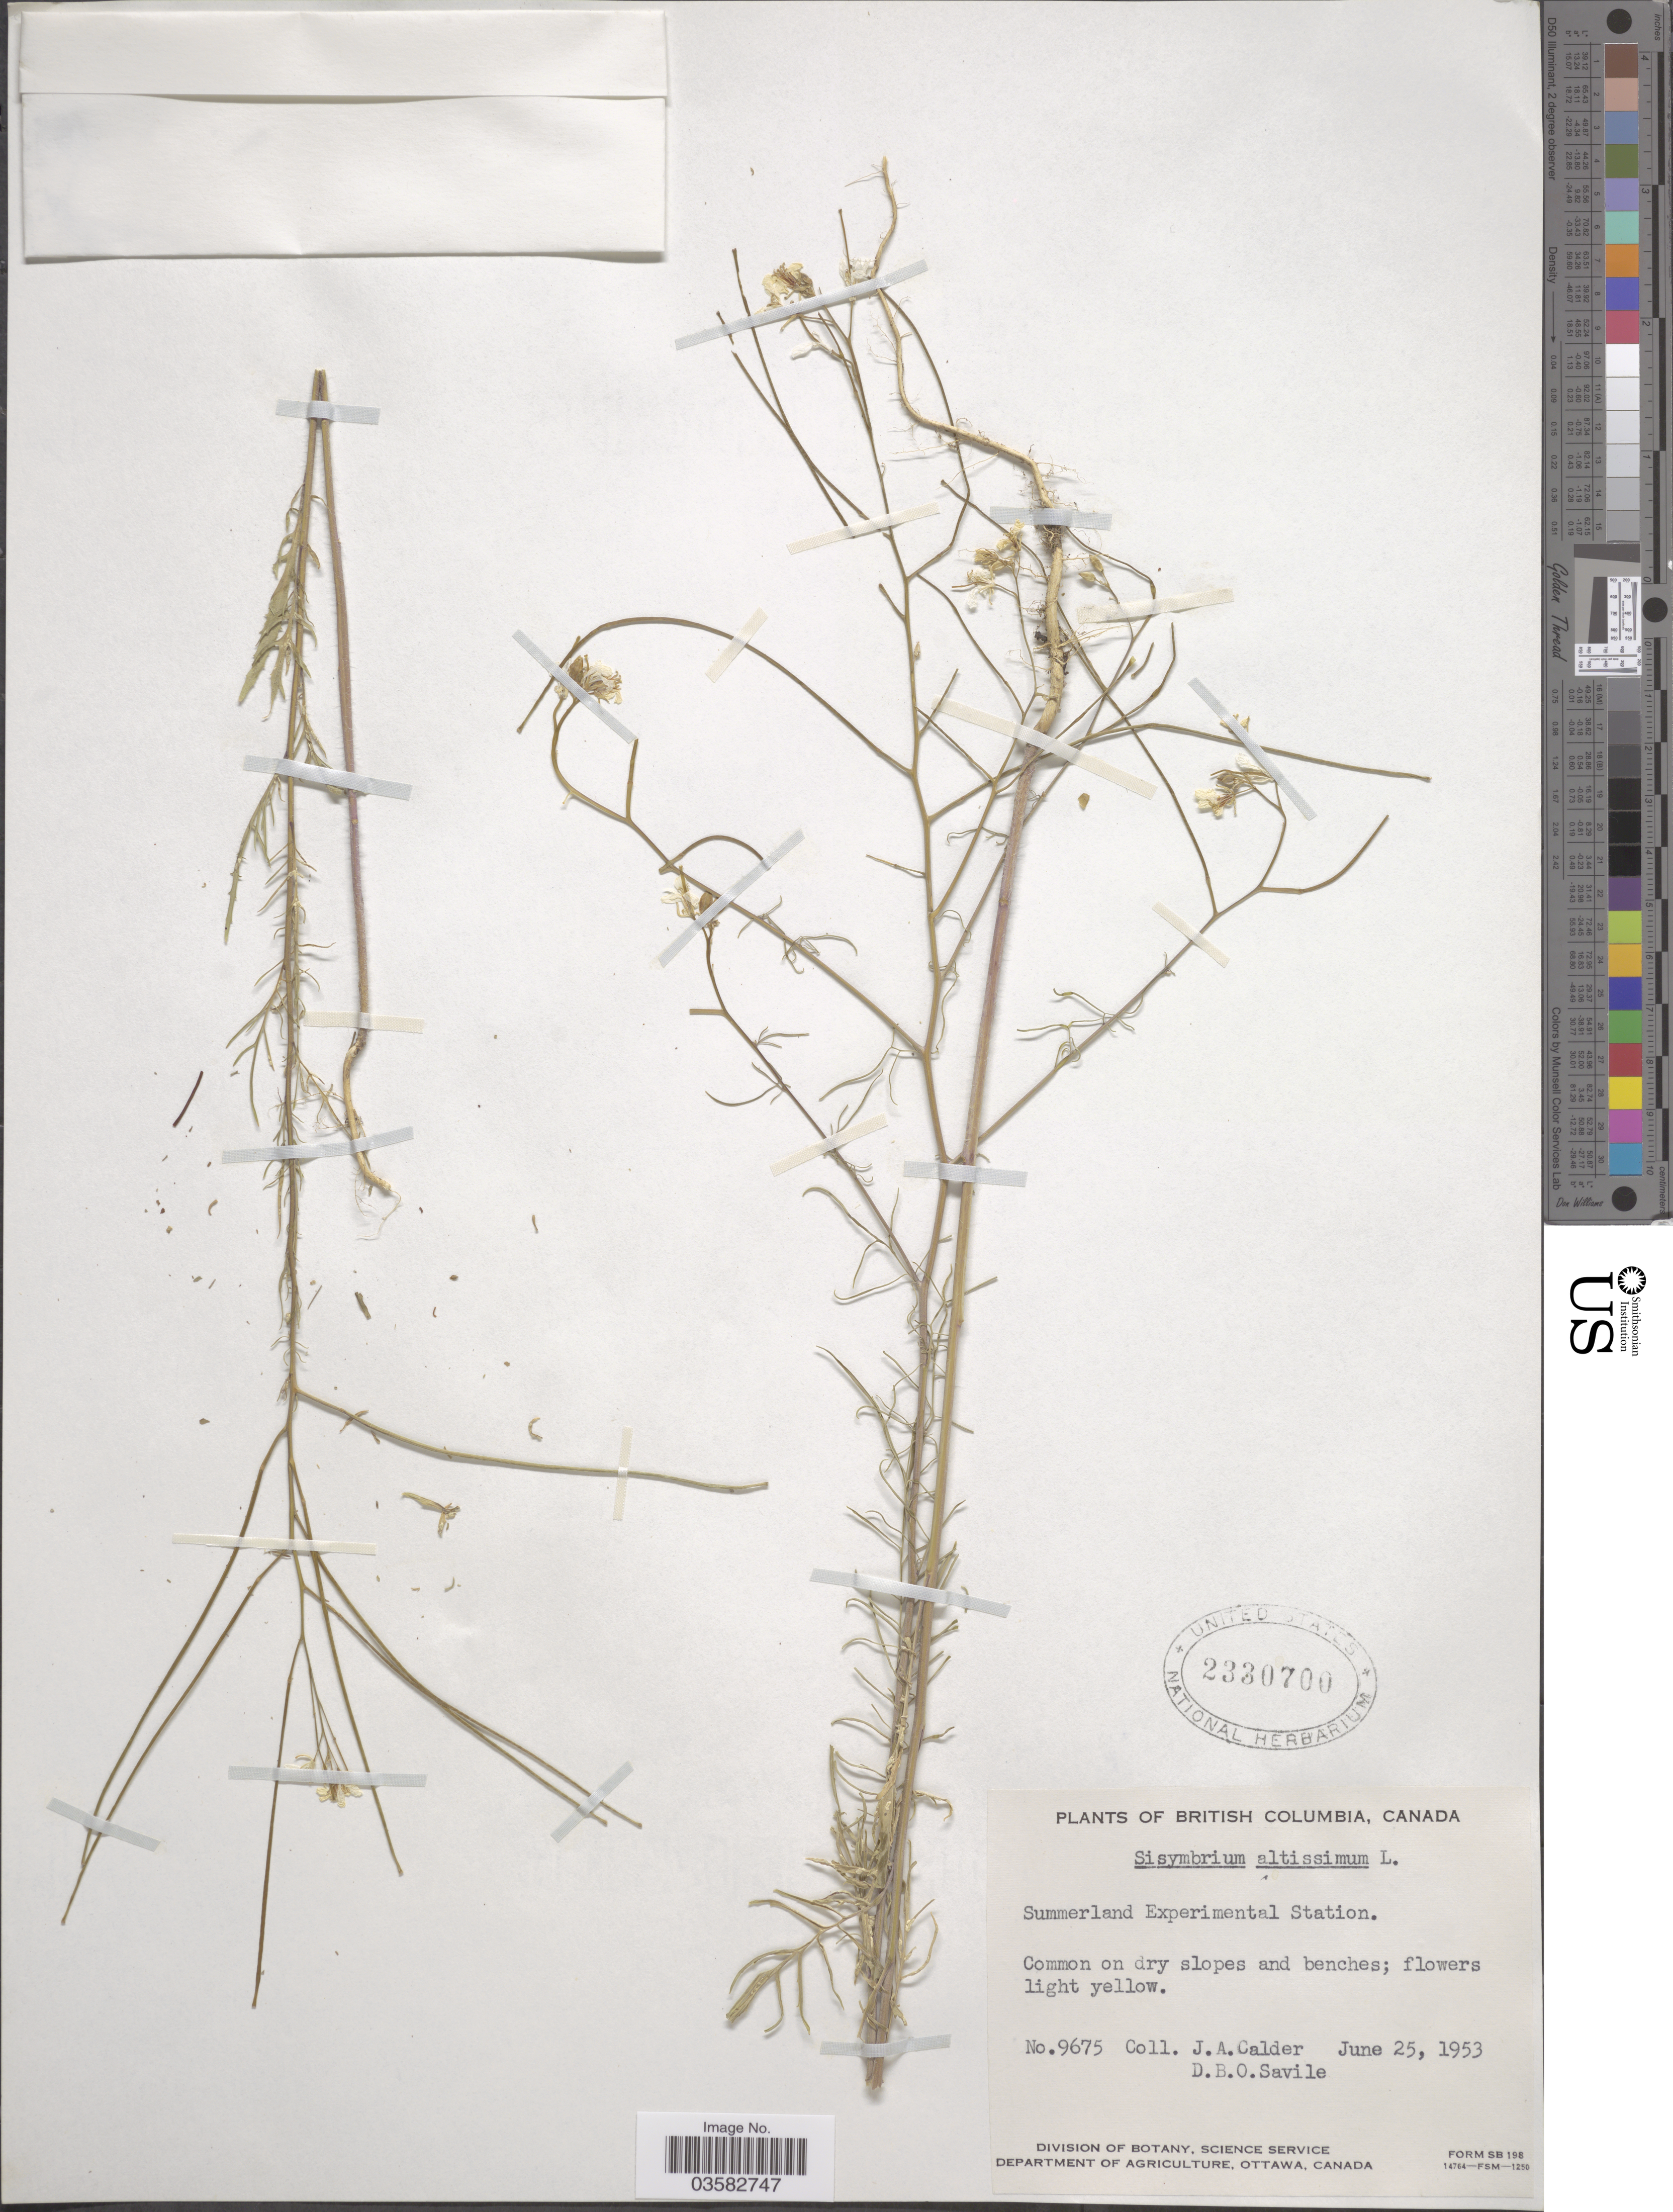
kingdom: Plantae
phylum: Tracheophyta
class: Magnoliopsida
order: Brassicales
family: Brassicaceae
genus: Sisymbrium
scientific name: Sisymbrium altissimum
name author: L.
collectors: J. A. Calder & D. Savile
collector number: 9675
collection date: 1953-06-25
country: Canada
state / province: British Columbia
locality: Summerland Experimental Station.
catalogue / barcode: US 2330700